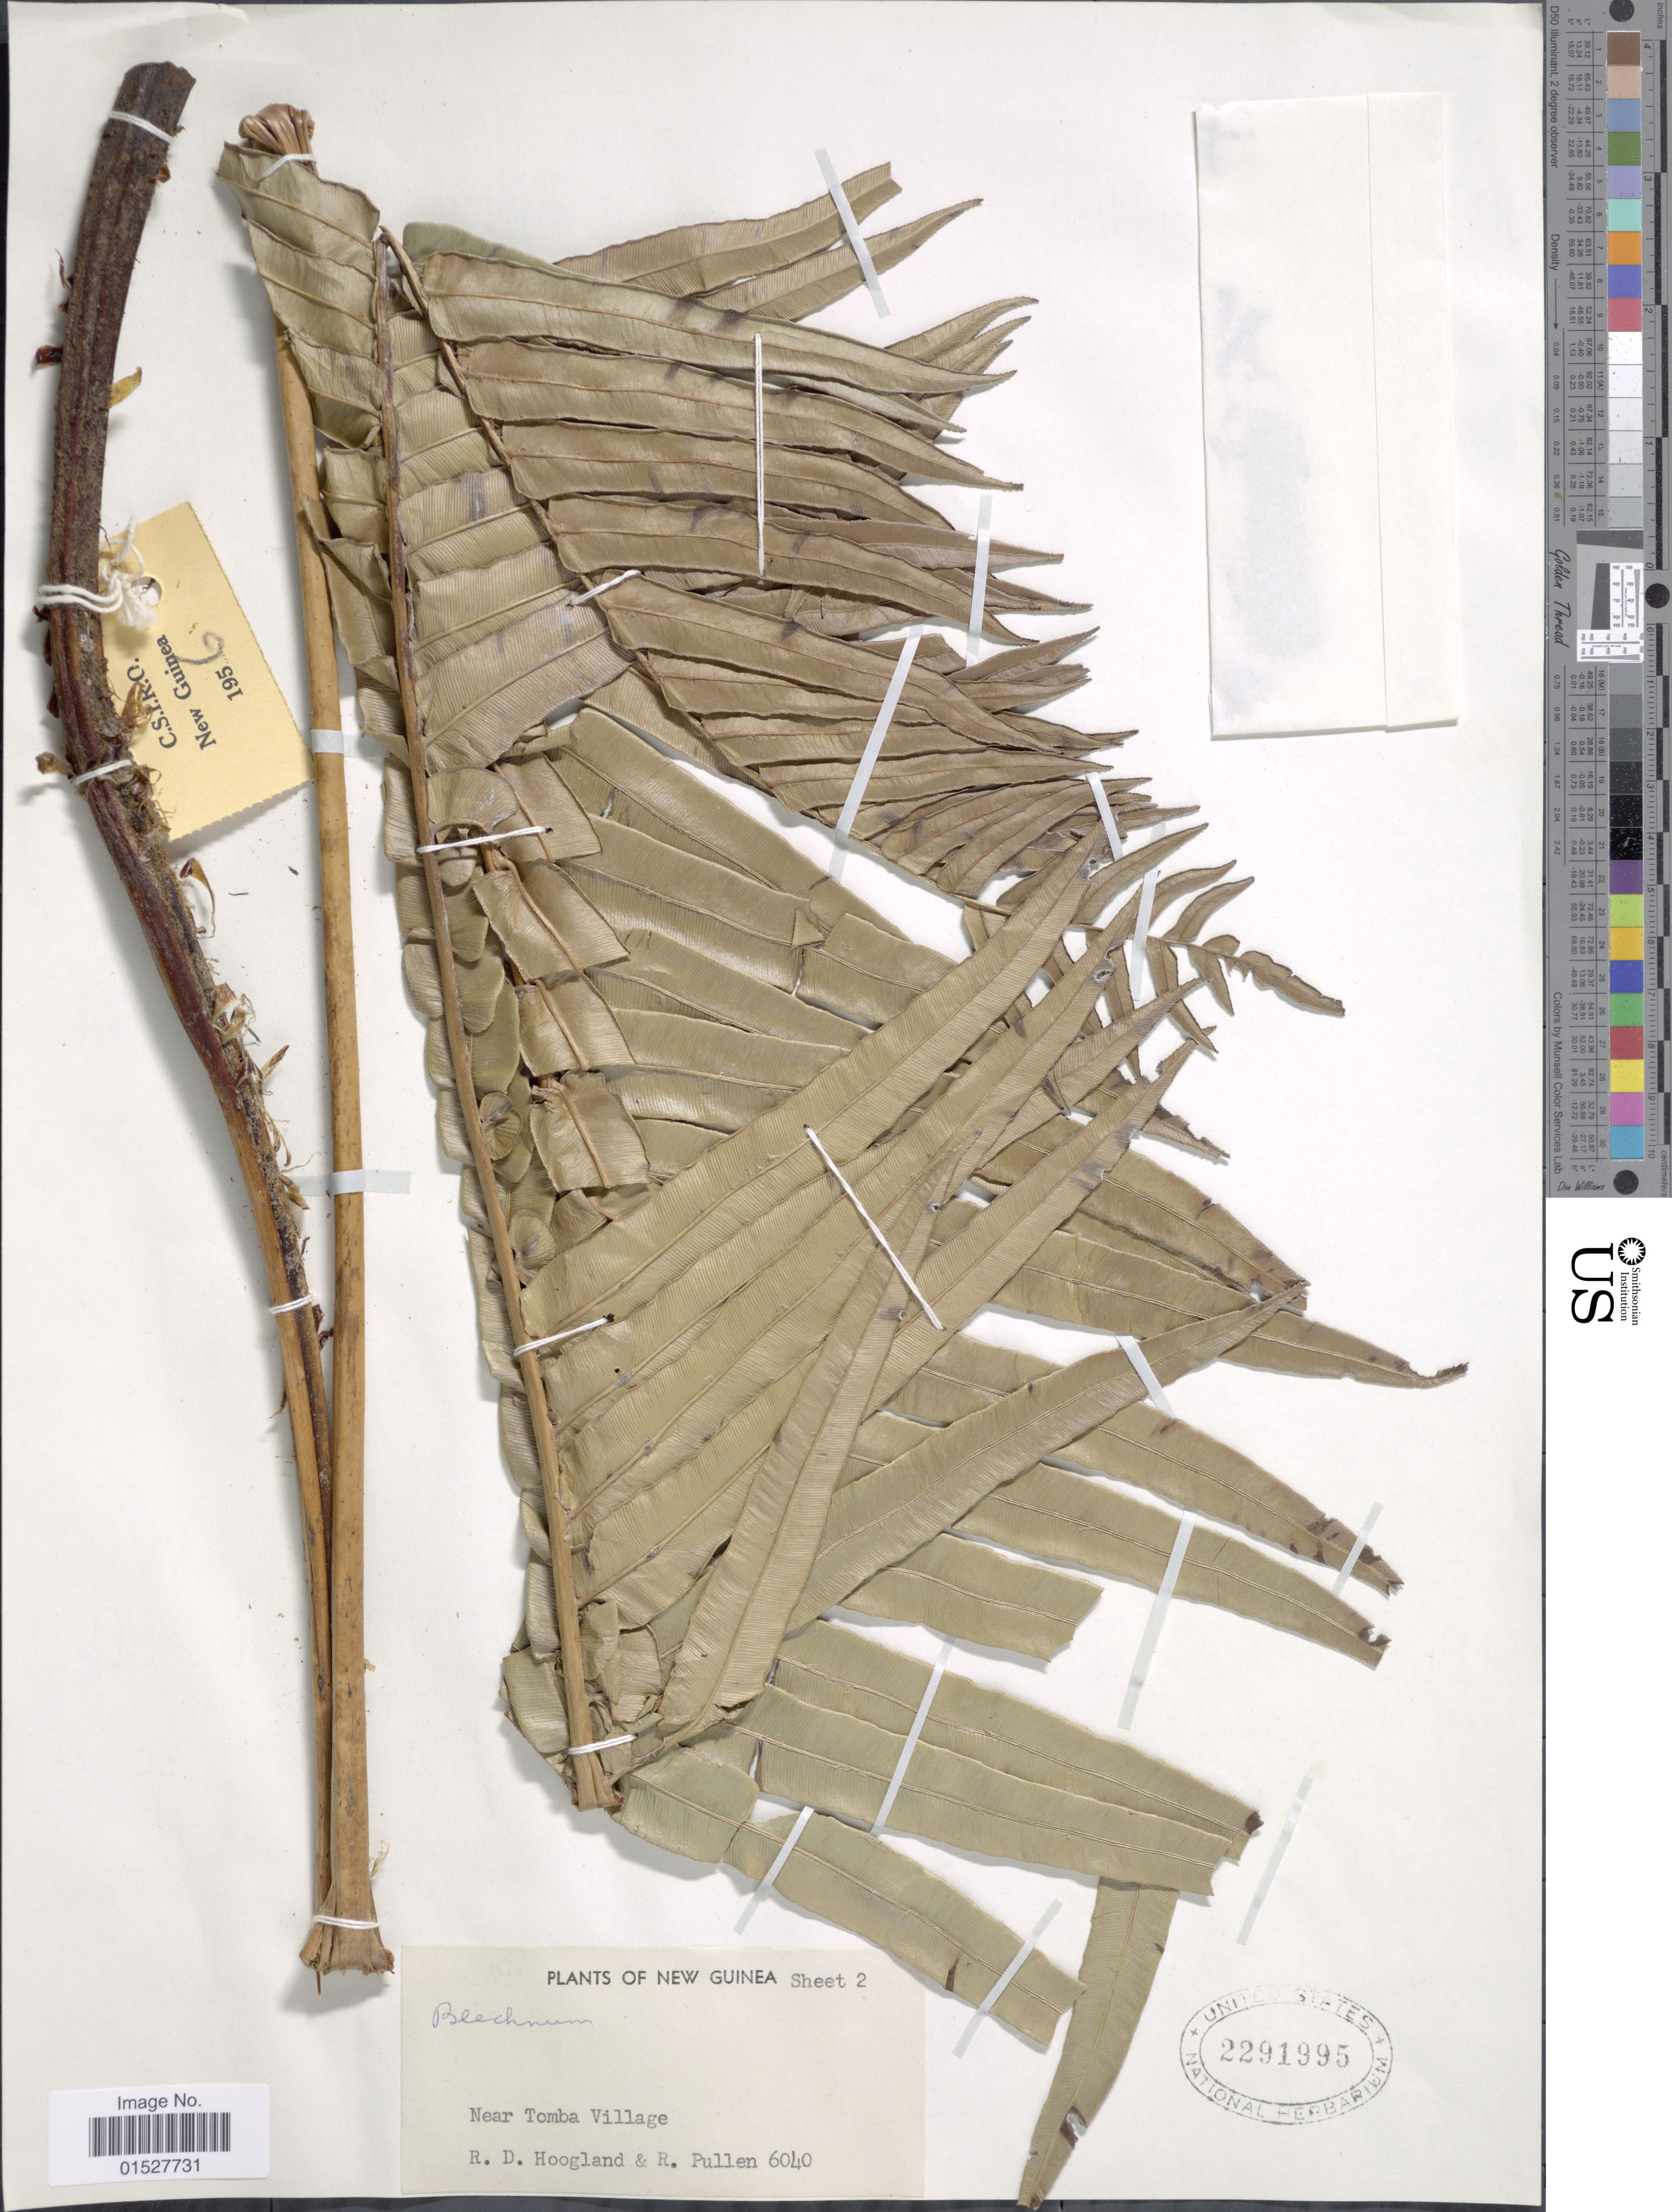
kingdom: Plantae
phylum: Tracheophyta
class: Polypodiopsida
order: Polypodiales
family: Blechnaceae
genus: Blechnum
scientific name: Blechnum sp.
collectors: R. D. Hoogland & R. Pullen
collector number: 6040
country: Papua New Guinea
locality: Near Tomba Village.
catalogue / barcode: US 2291995